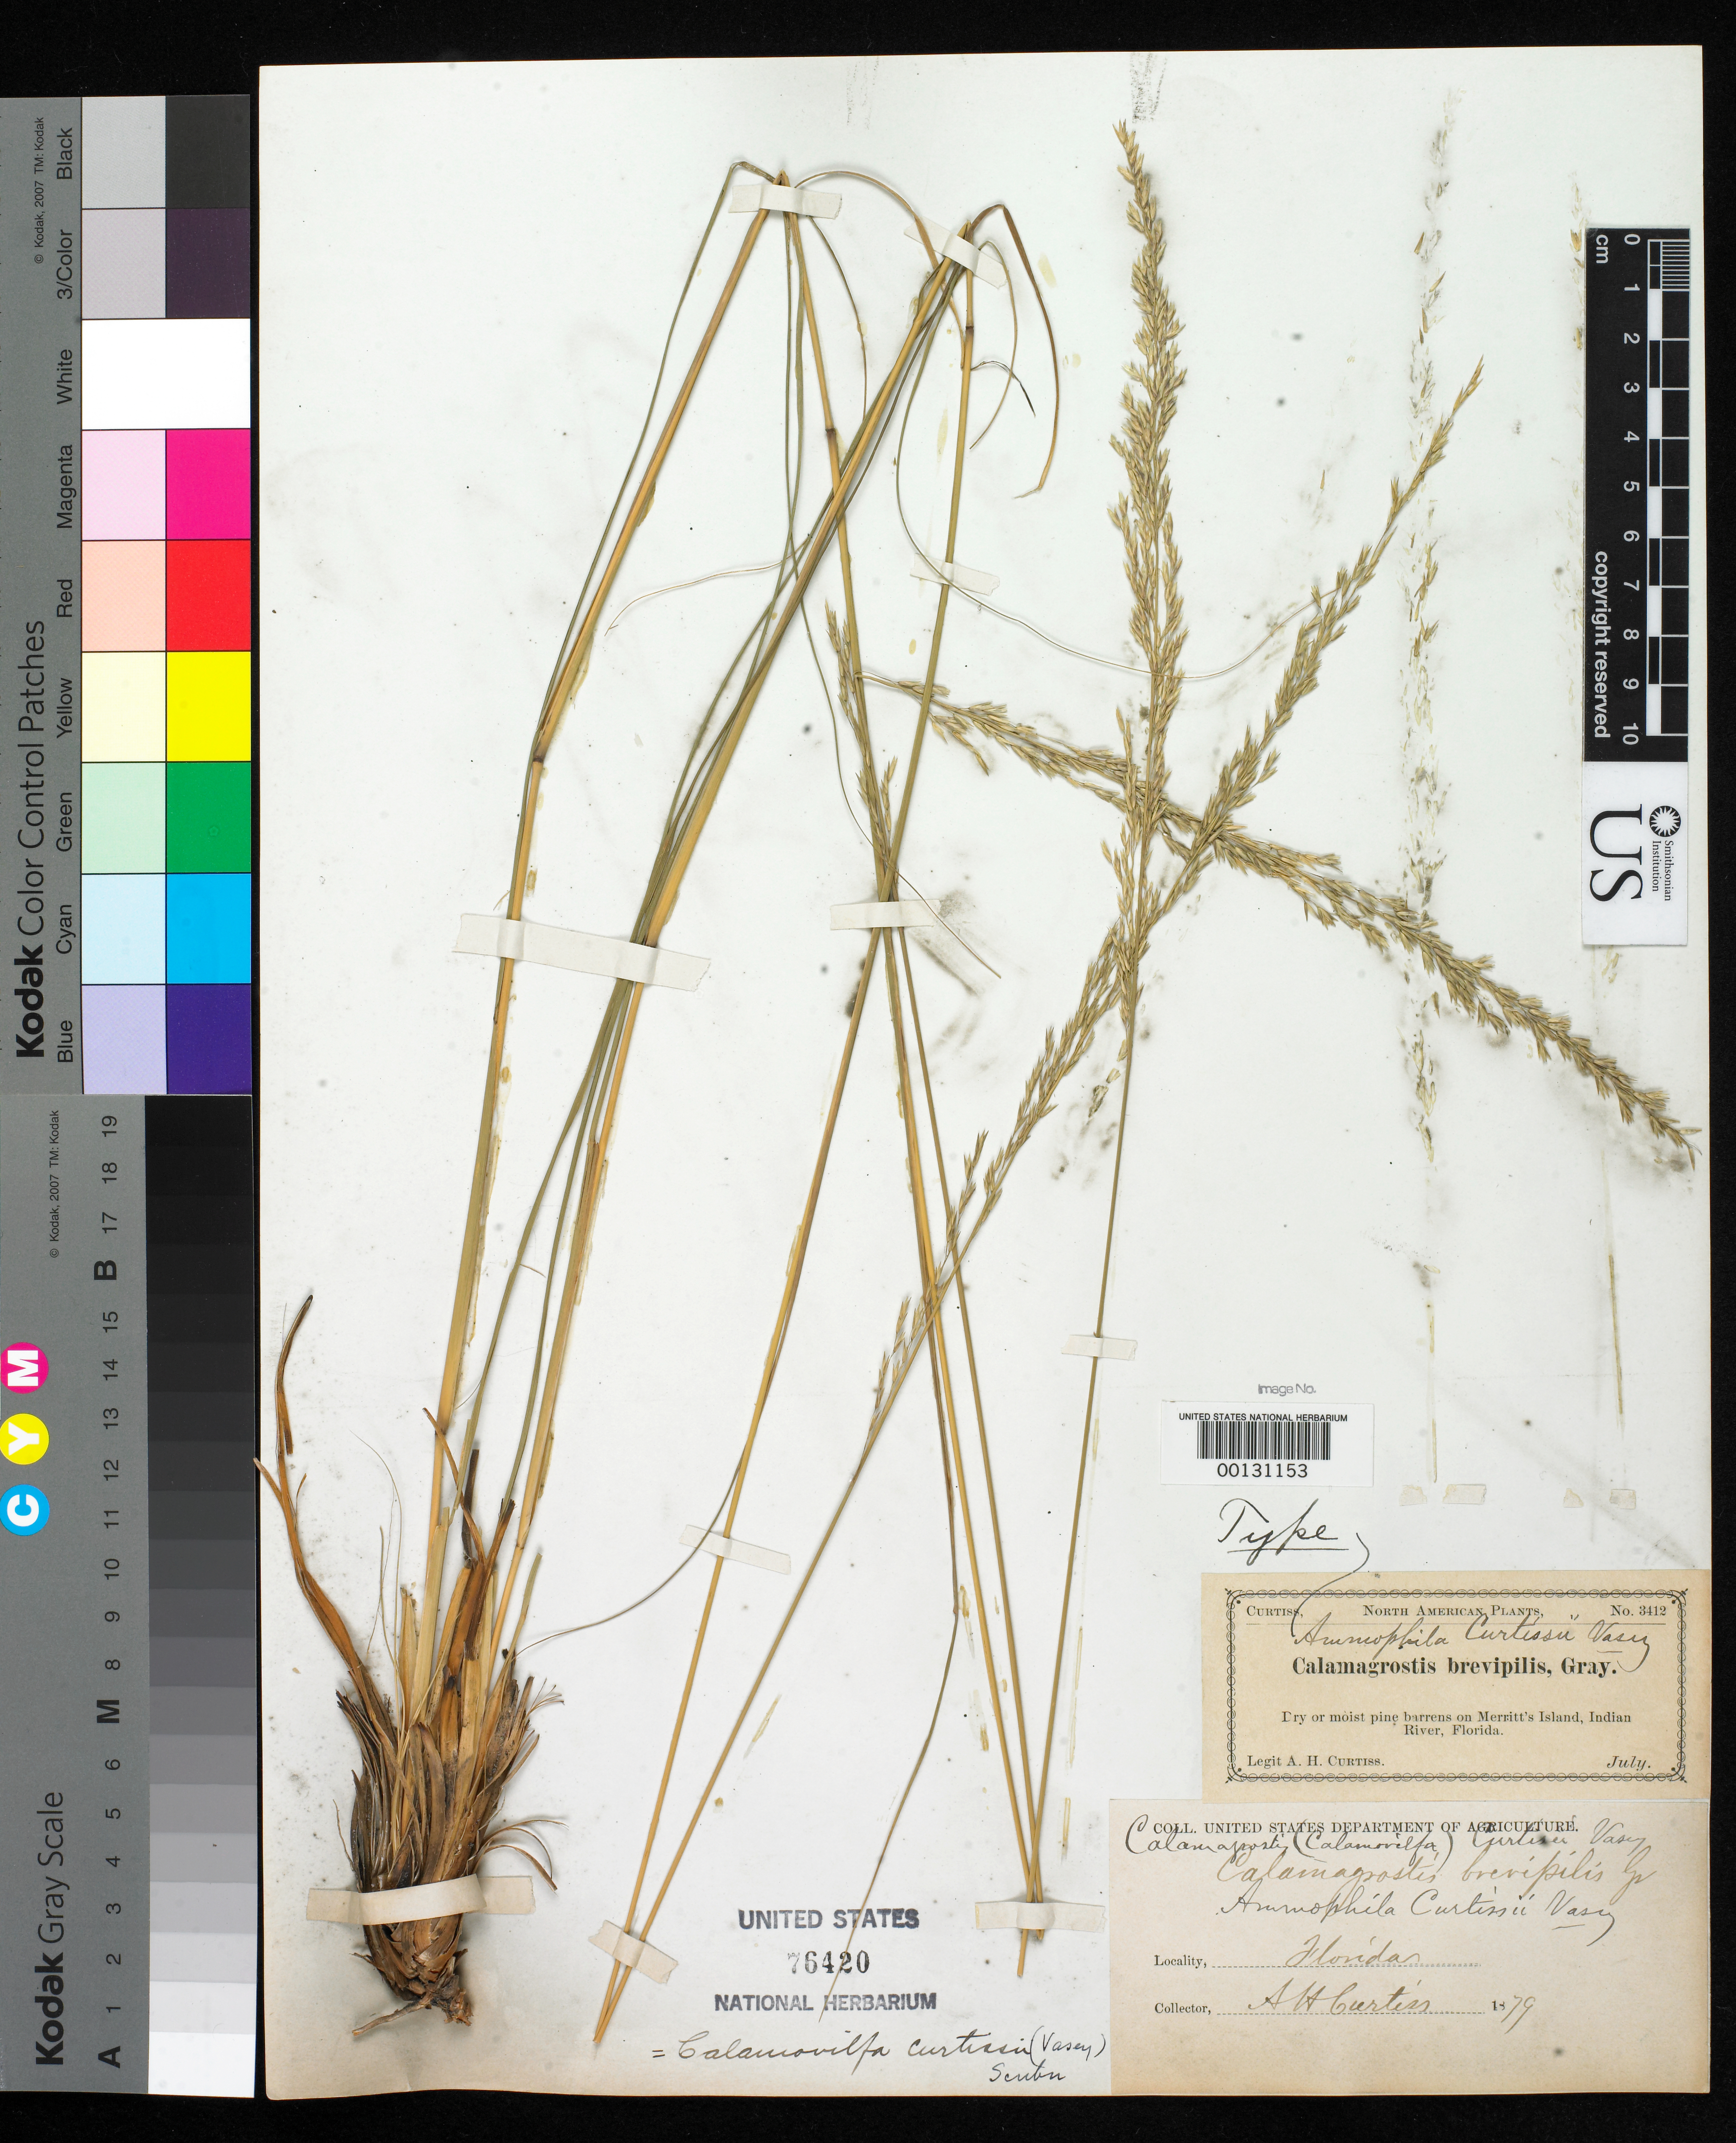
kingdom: Plantae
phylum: Tracheophyta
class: Liliopsida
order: Poales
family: Poaceae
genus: Ammophila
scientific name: Ammophila curtissii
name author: Vasey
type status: Holotype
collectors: A. H. Curtiss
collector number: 3412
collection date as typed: Jul 1879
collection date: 1879-07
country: United States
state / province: Florida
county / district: Brevard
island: Merritt Island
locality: Indian River.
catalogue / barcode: US 76420